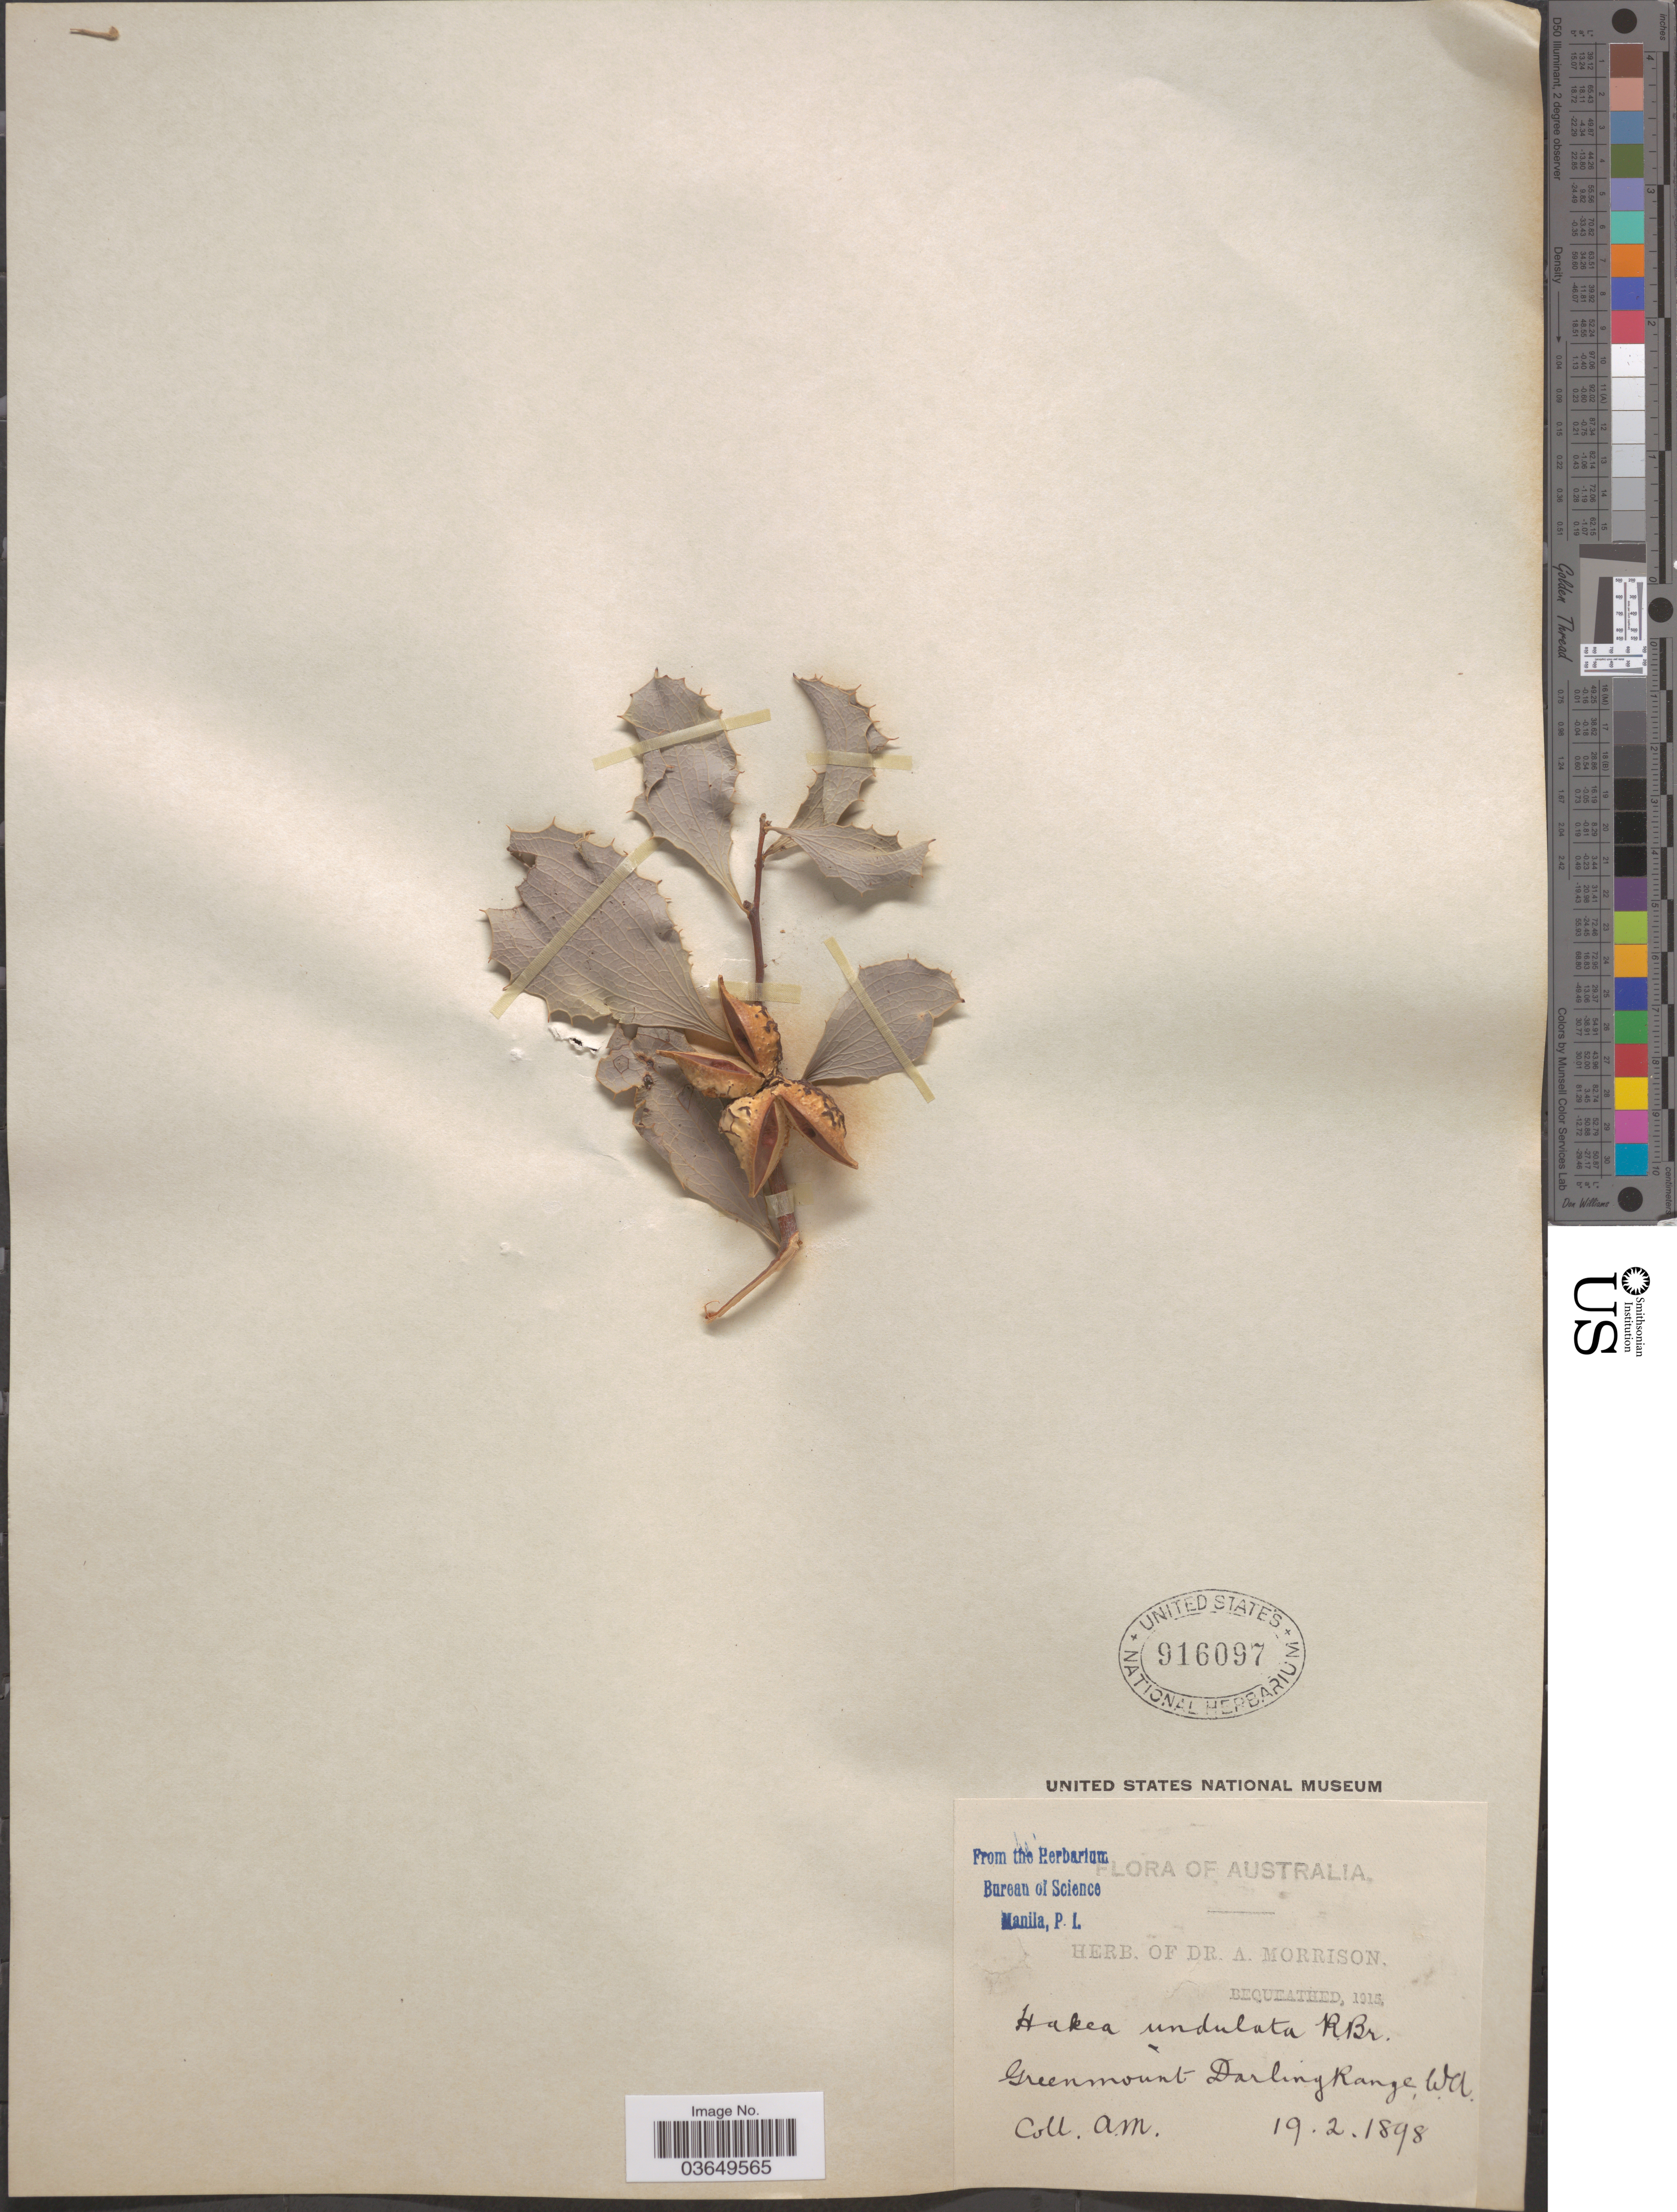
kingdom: Plantae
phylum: Tracheophyta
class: Magnoliopsida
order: Proteales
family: Proteaceae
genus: Hakea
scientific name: Hakea undulata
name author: R. Br.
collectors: A. Morrison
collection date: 1898-02-19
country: Australia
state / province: Western Australia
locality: Greenmont. Darling Range.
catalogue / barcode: US 916097